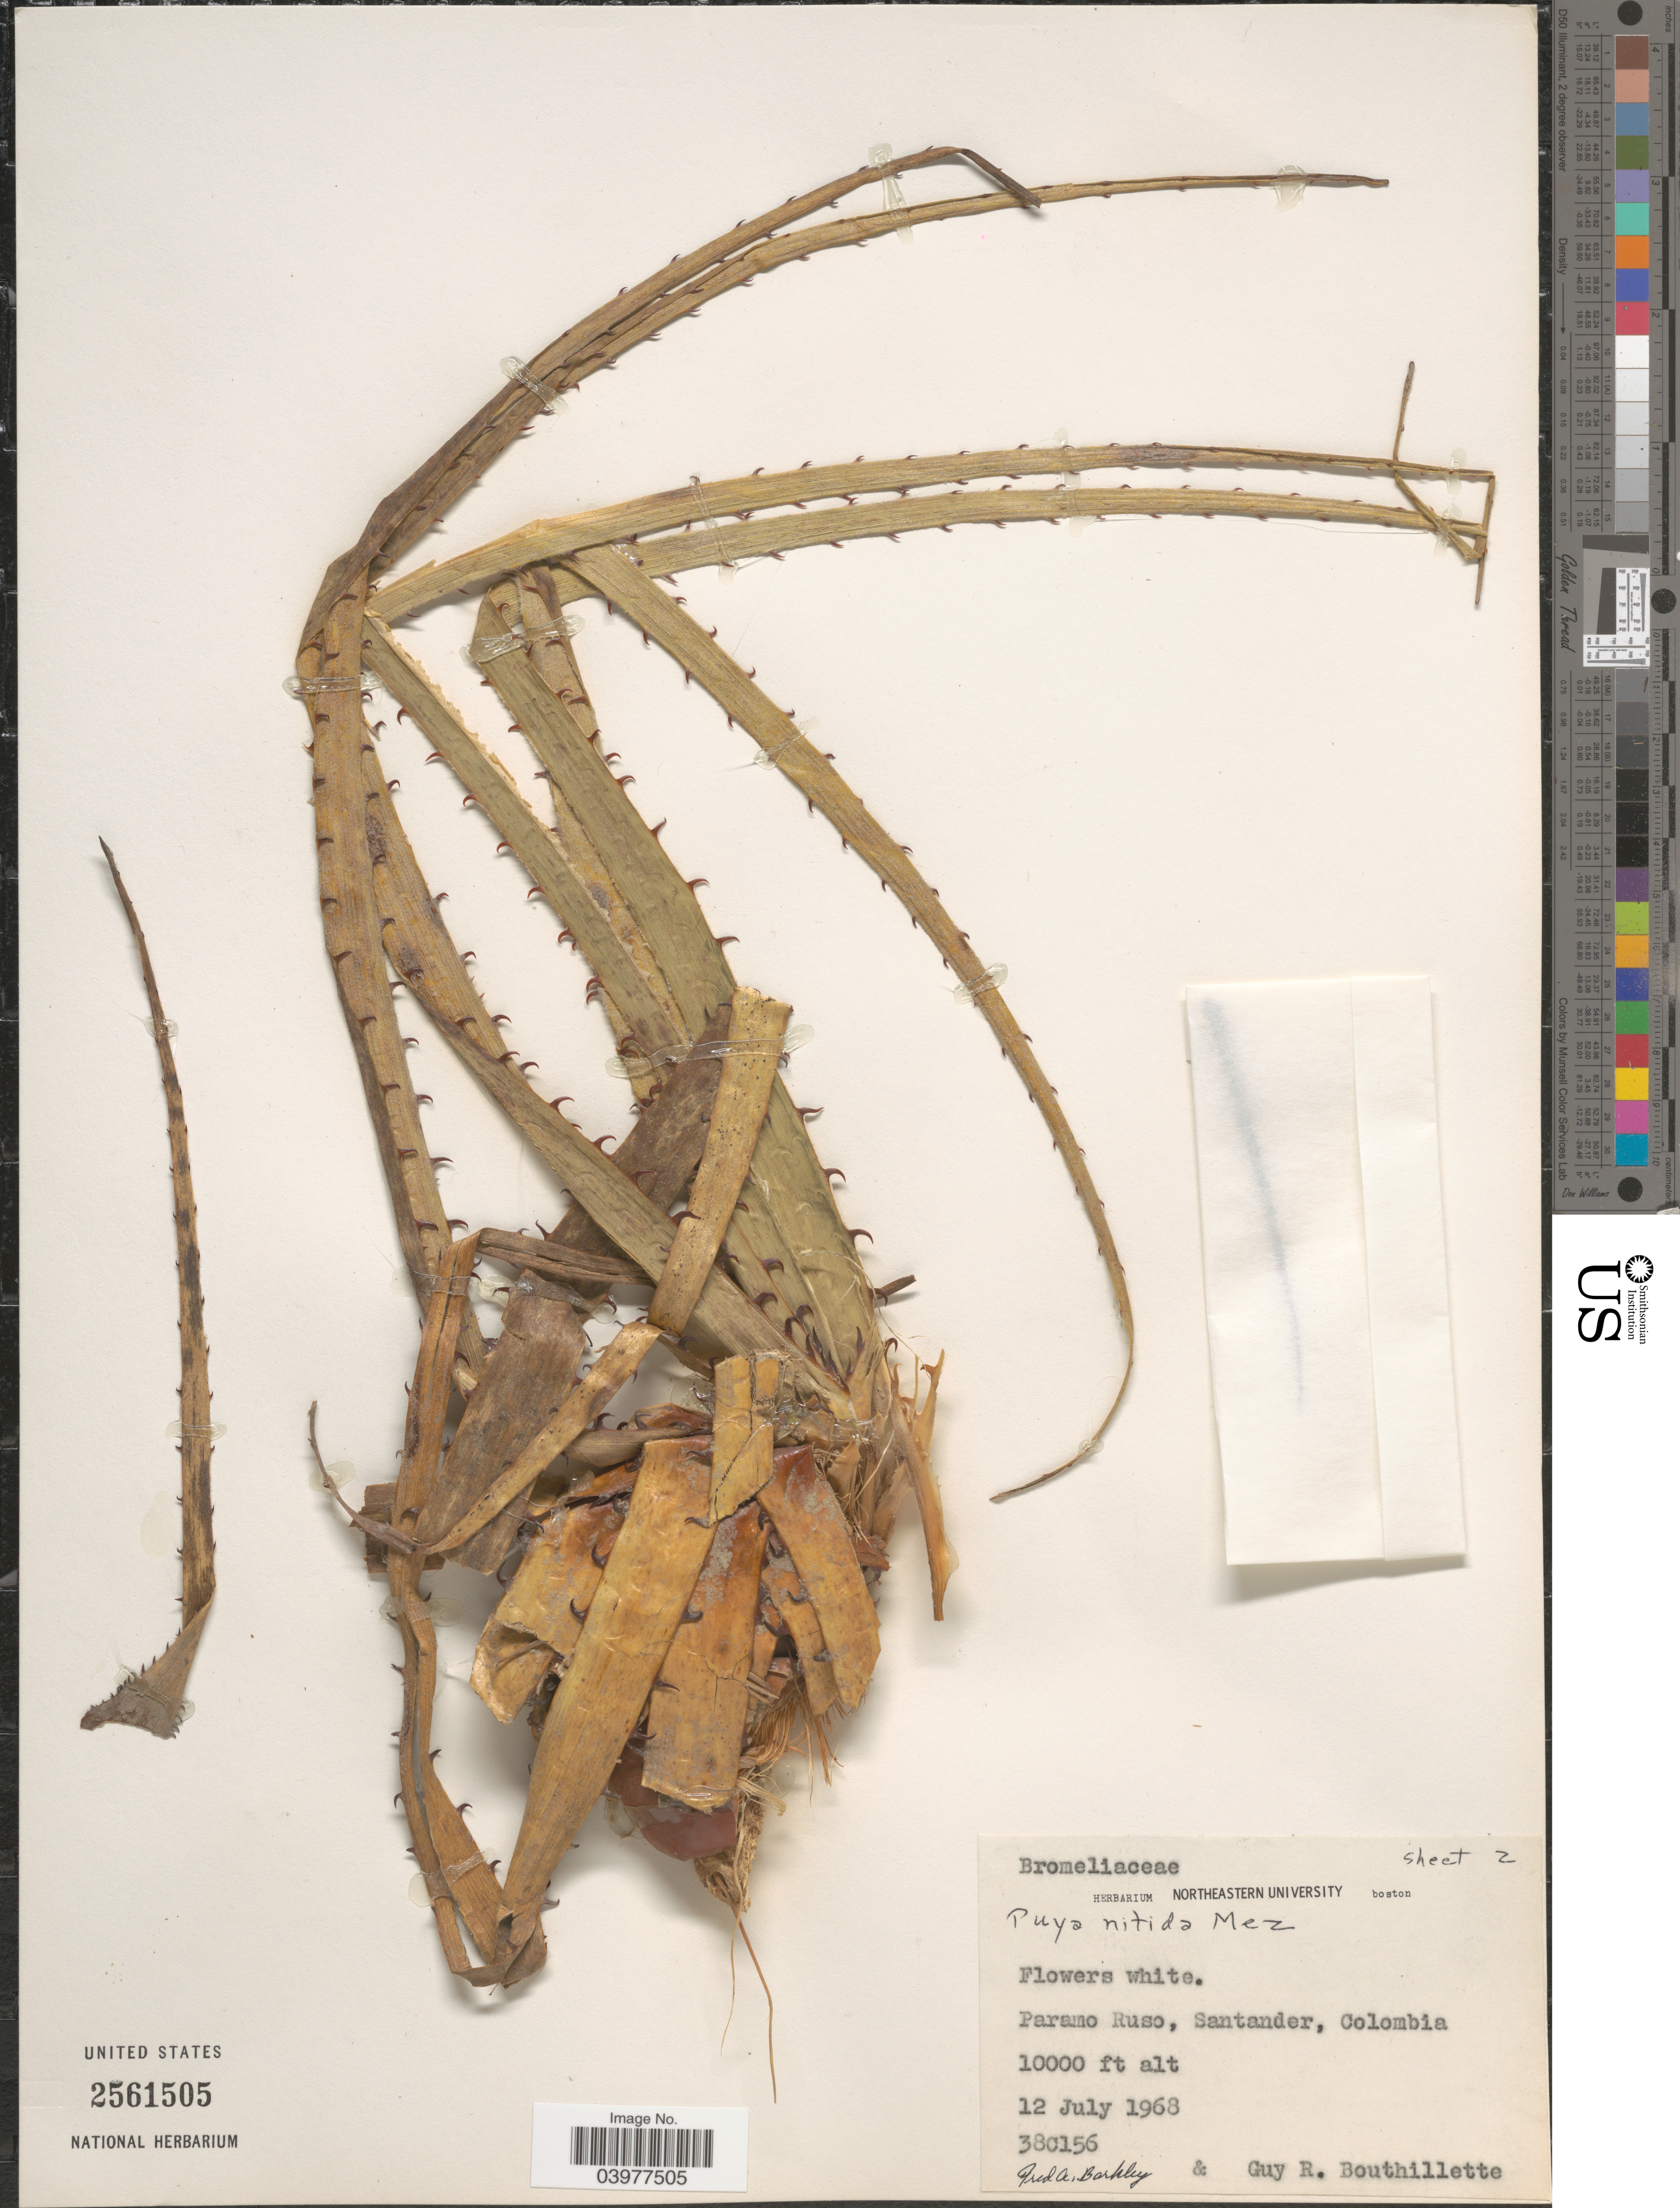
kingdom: Plantae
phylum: Tracheophyta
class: Liliopsida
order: Poales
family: Bromeliaceae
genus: Puya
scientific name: Puya nitida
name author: Mez in C. DC.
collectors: F. A. Barkley & G. Bouthillette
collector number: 38C156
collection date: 1968-07-12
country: Colombia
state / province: Santander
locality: Paramo Ruso.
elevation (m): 3048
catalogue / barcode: US 2561505